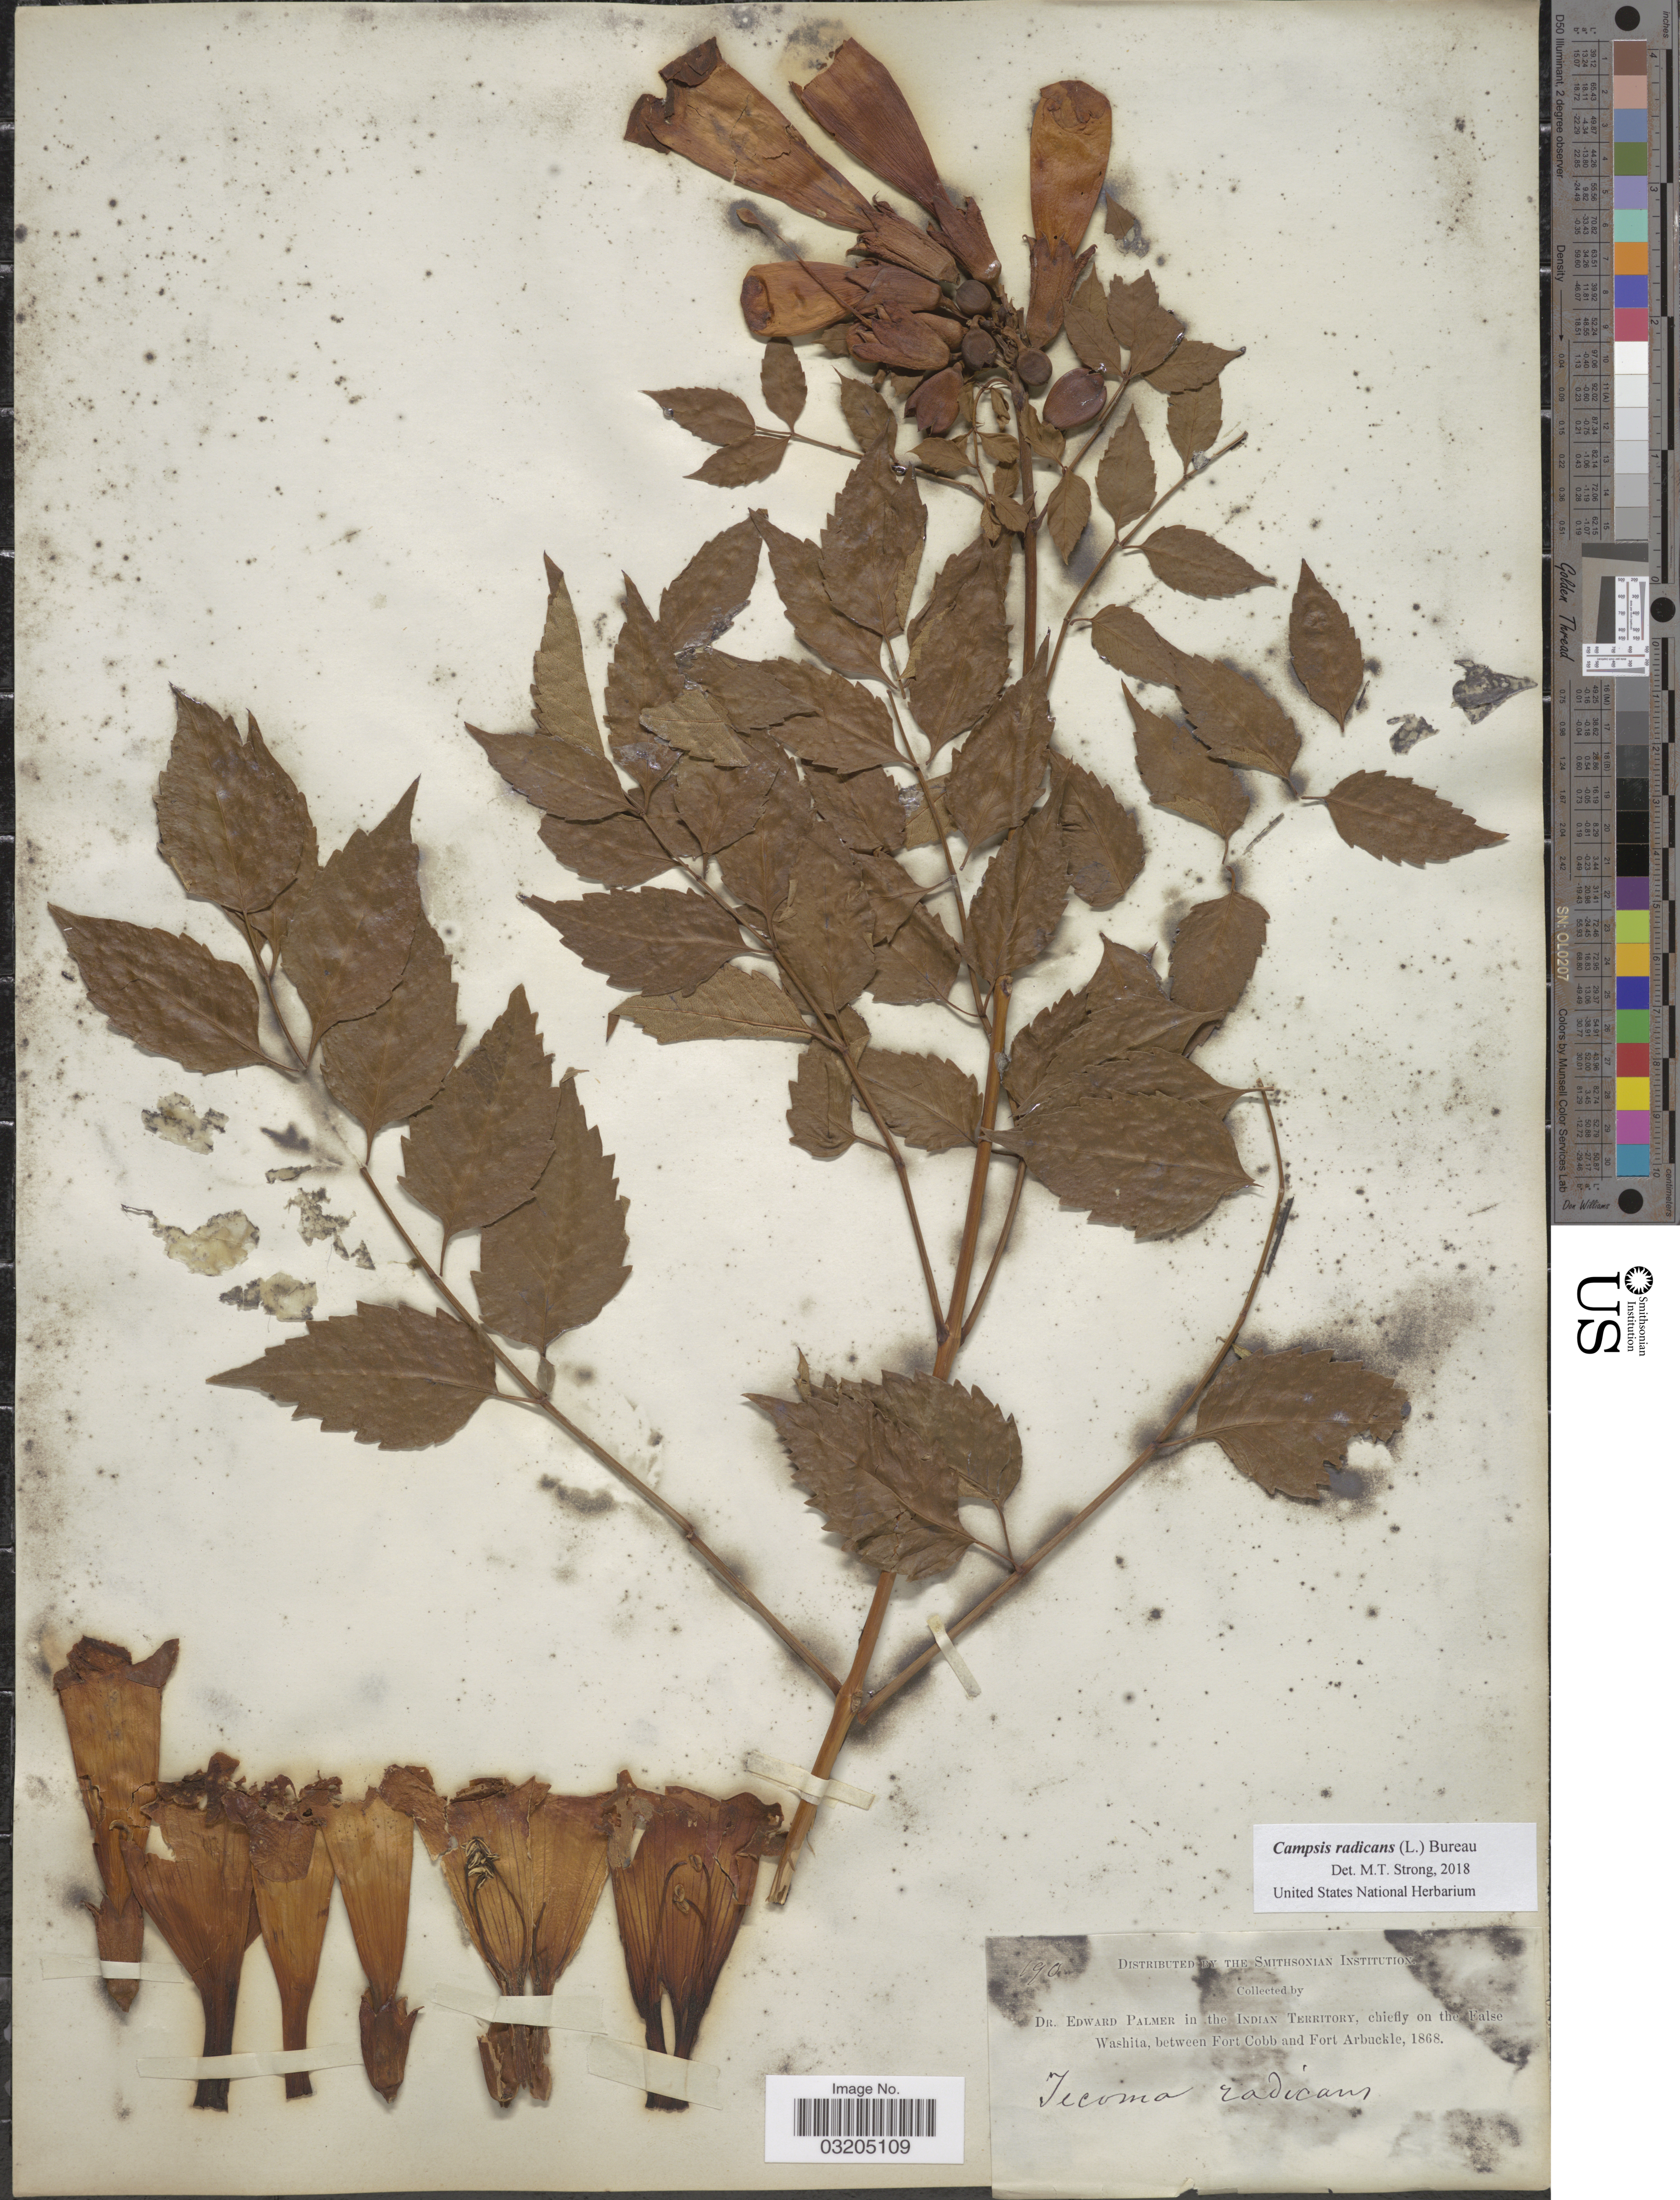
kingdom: Plantae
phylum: Tracheophyta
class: Magnoliopsida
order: Lamiales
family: Bignoniaceae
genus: Campsis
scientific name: Campsis radicans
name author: (L.) Seem.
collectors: E. Palmer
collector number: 190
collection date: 1868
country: United States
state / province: Oklahoma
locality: In the Indian Territory, chiefly on the Flase Washita, between Fort Cobb and Fort Arbuckle.